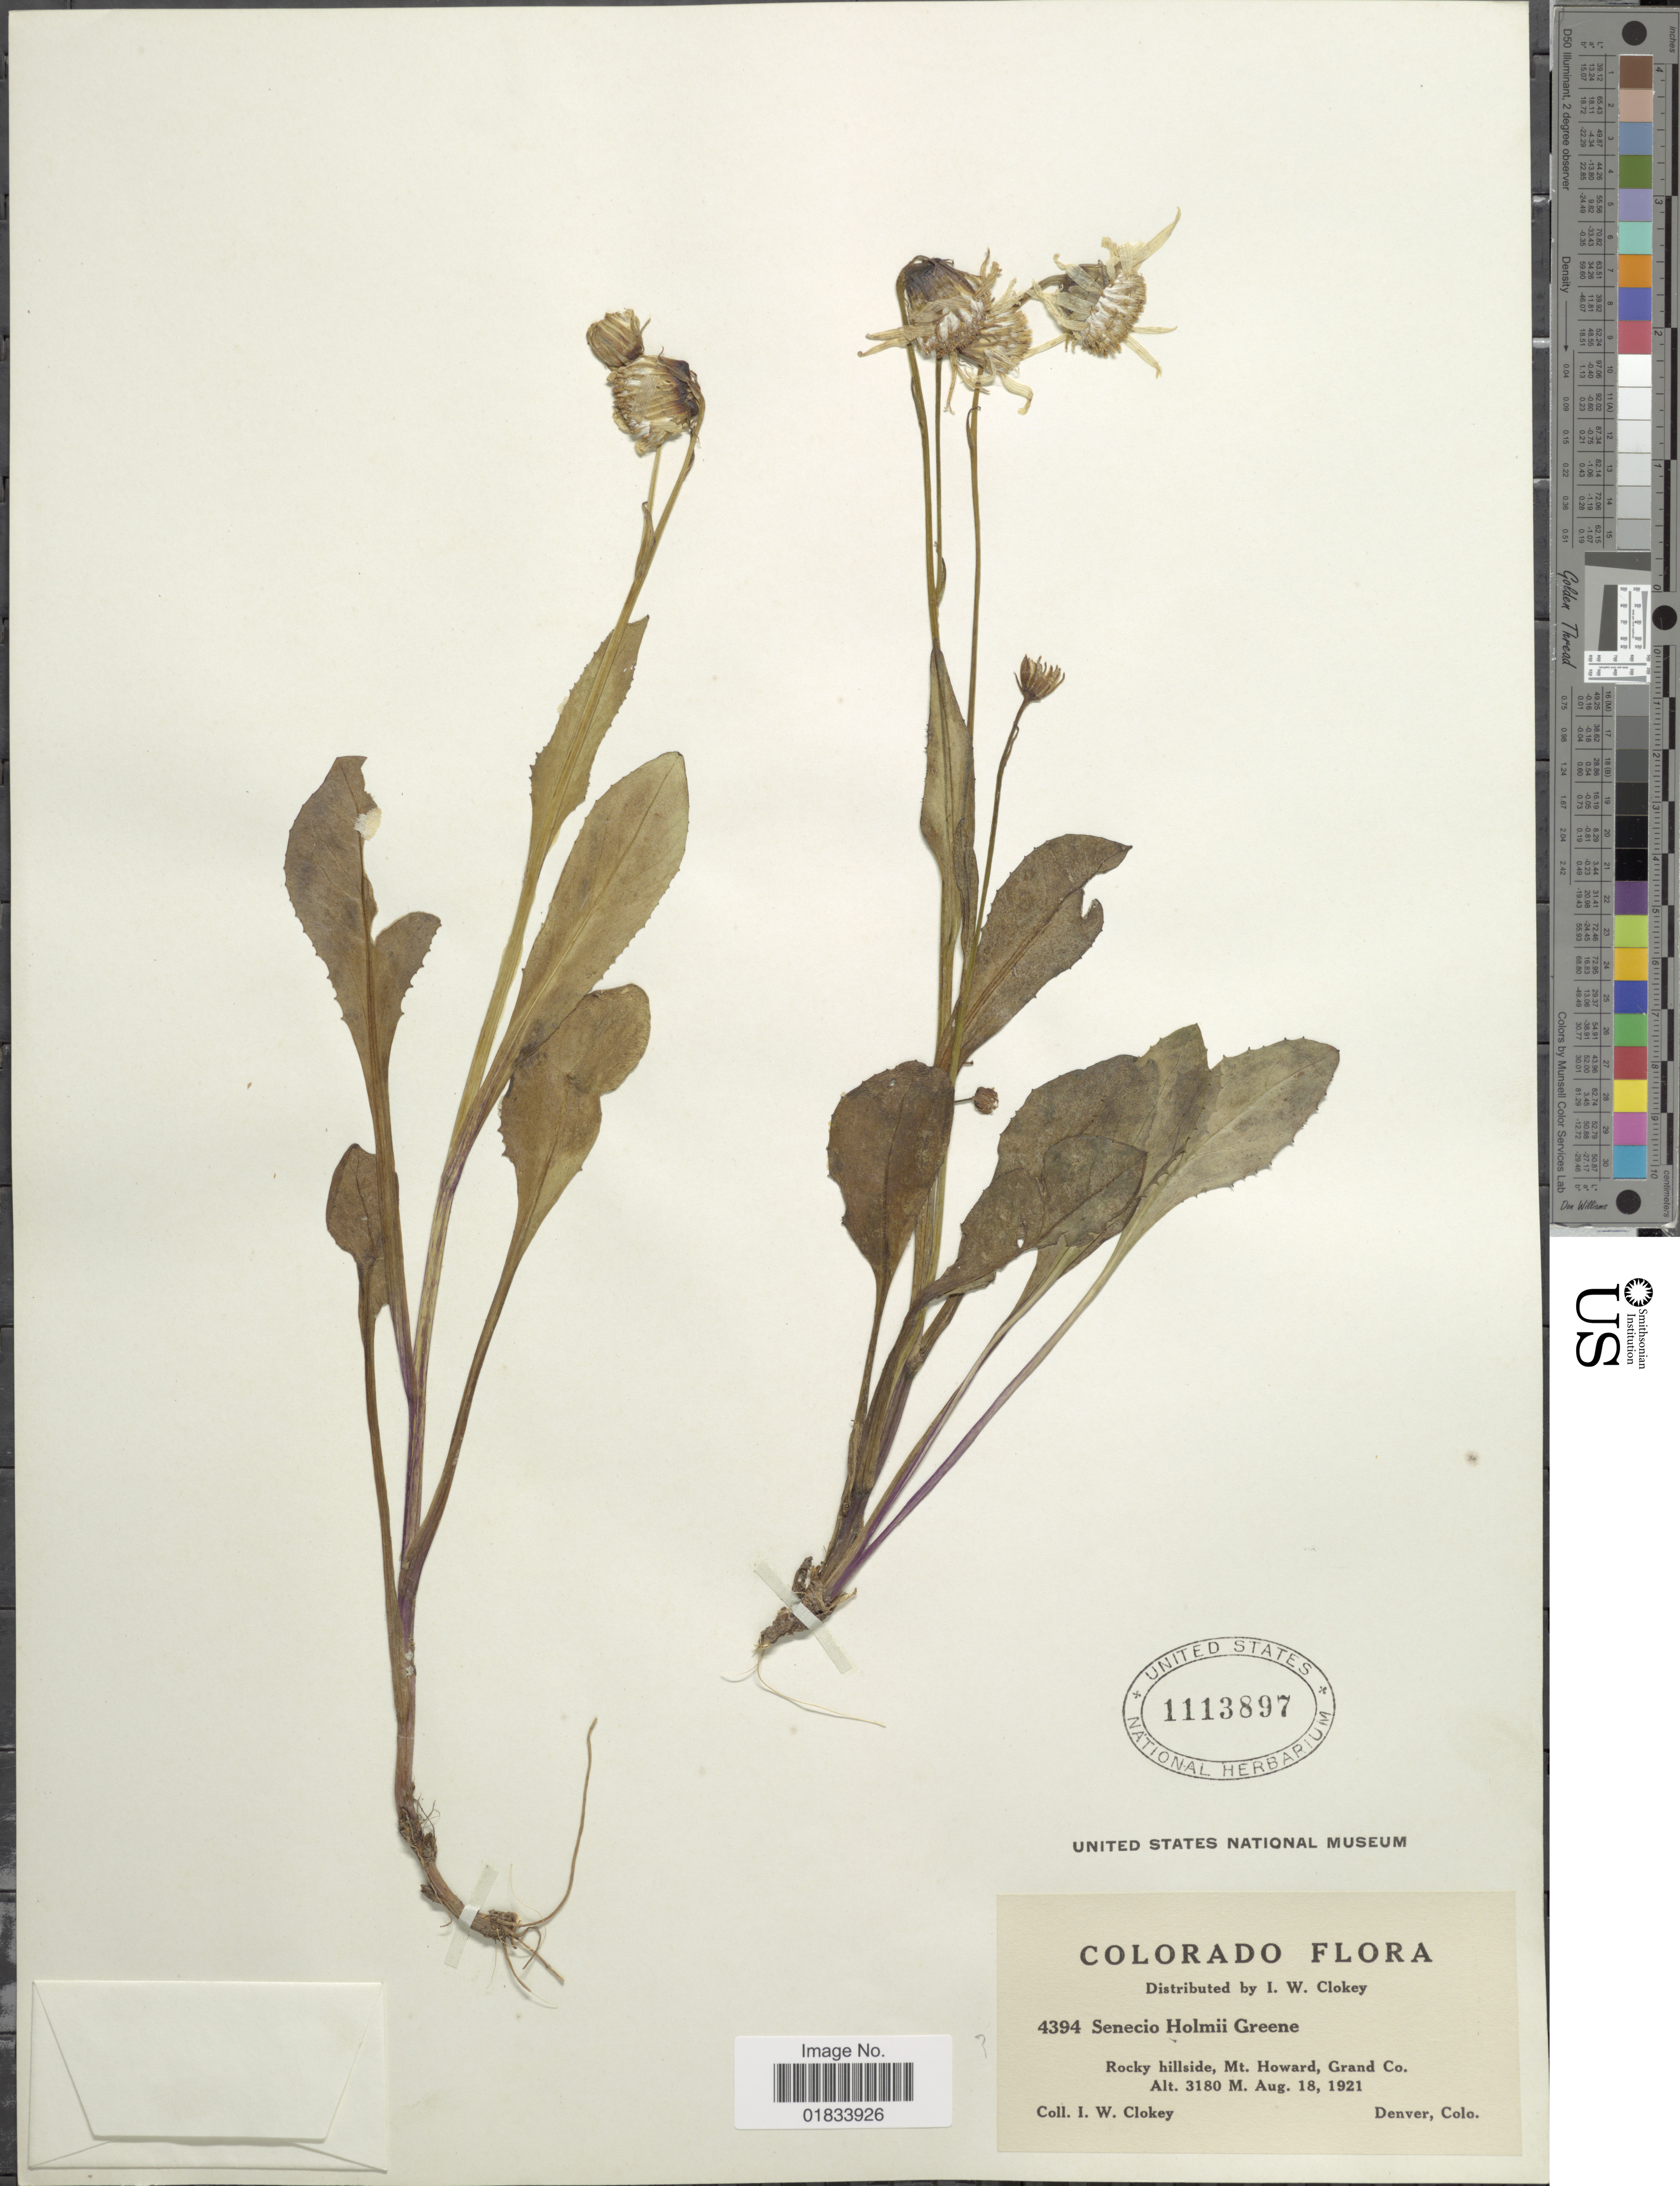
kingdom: Plantae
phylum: Tracheophyta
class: Magnoliopsida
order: Asterales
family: Asteraceae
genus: Senecio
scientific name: Senecio amplectens var. holmii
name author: (Greene) Harrington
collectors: I. W. Clokey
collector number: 4394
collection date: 1921-08-18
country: United States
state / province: Colorado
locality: Rocky hillside, Mt. Howard, Grand Co.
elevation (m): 3180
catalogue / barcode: US 1113897